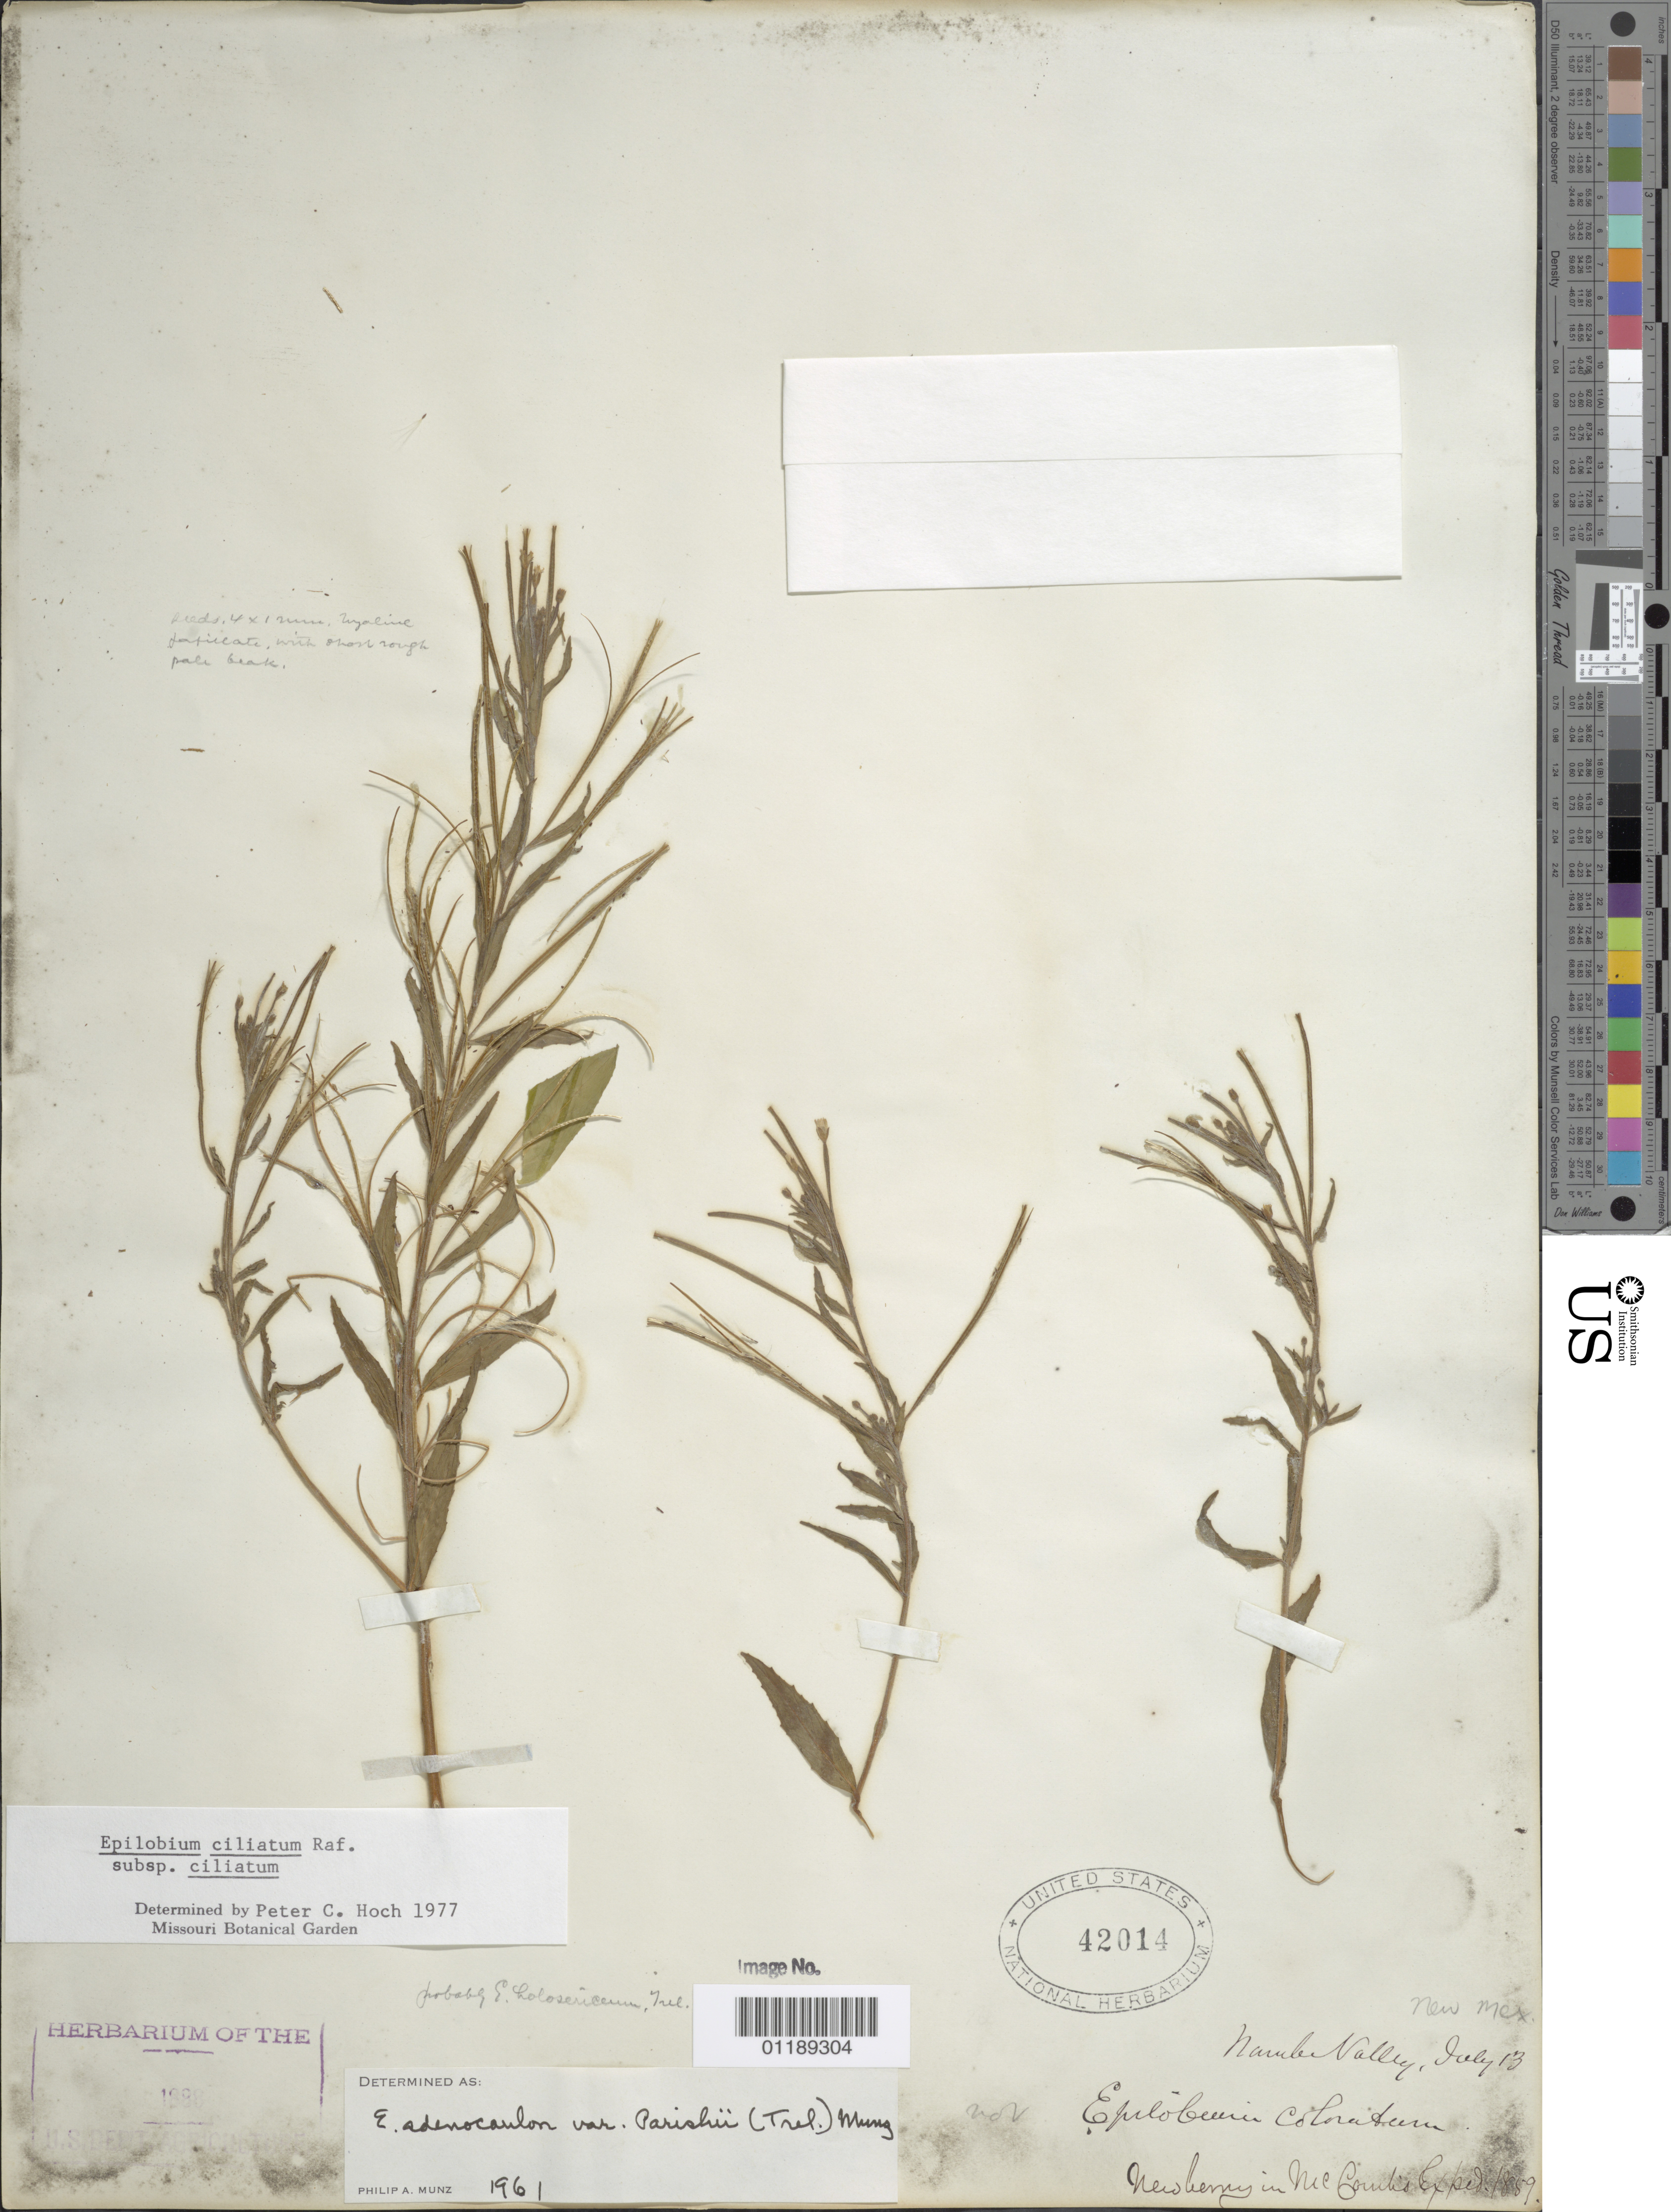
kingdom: Plantae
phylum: Tracheophyta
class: Magnoliopsida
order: Myrtales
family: Onagraceae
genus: Epilobium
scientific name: Epilobium ciliatum subsp. ciliatum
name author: Raf.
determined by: Hoch, P. C.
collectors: J. S. Newberry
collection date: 1859-07-13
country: United States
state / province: New Mexico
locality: Nambe Valley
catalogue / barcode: US 42014